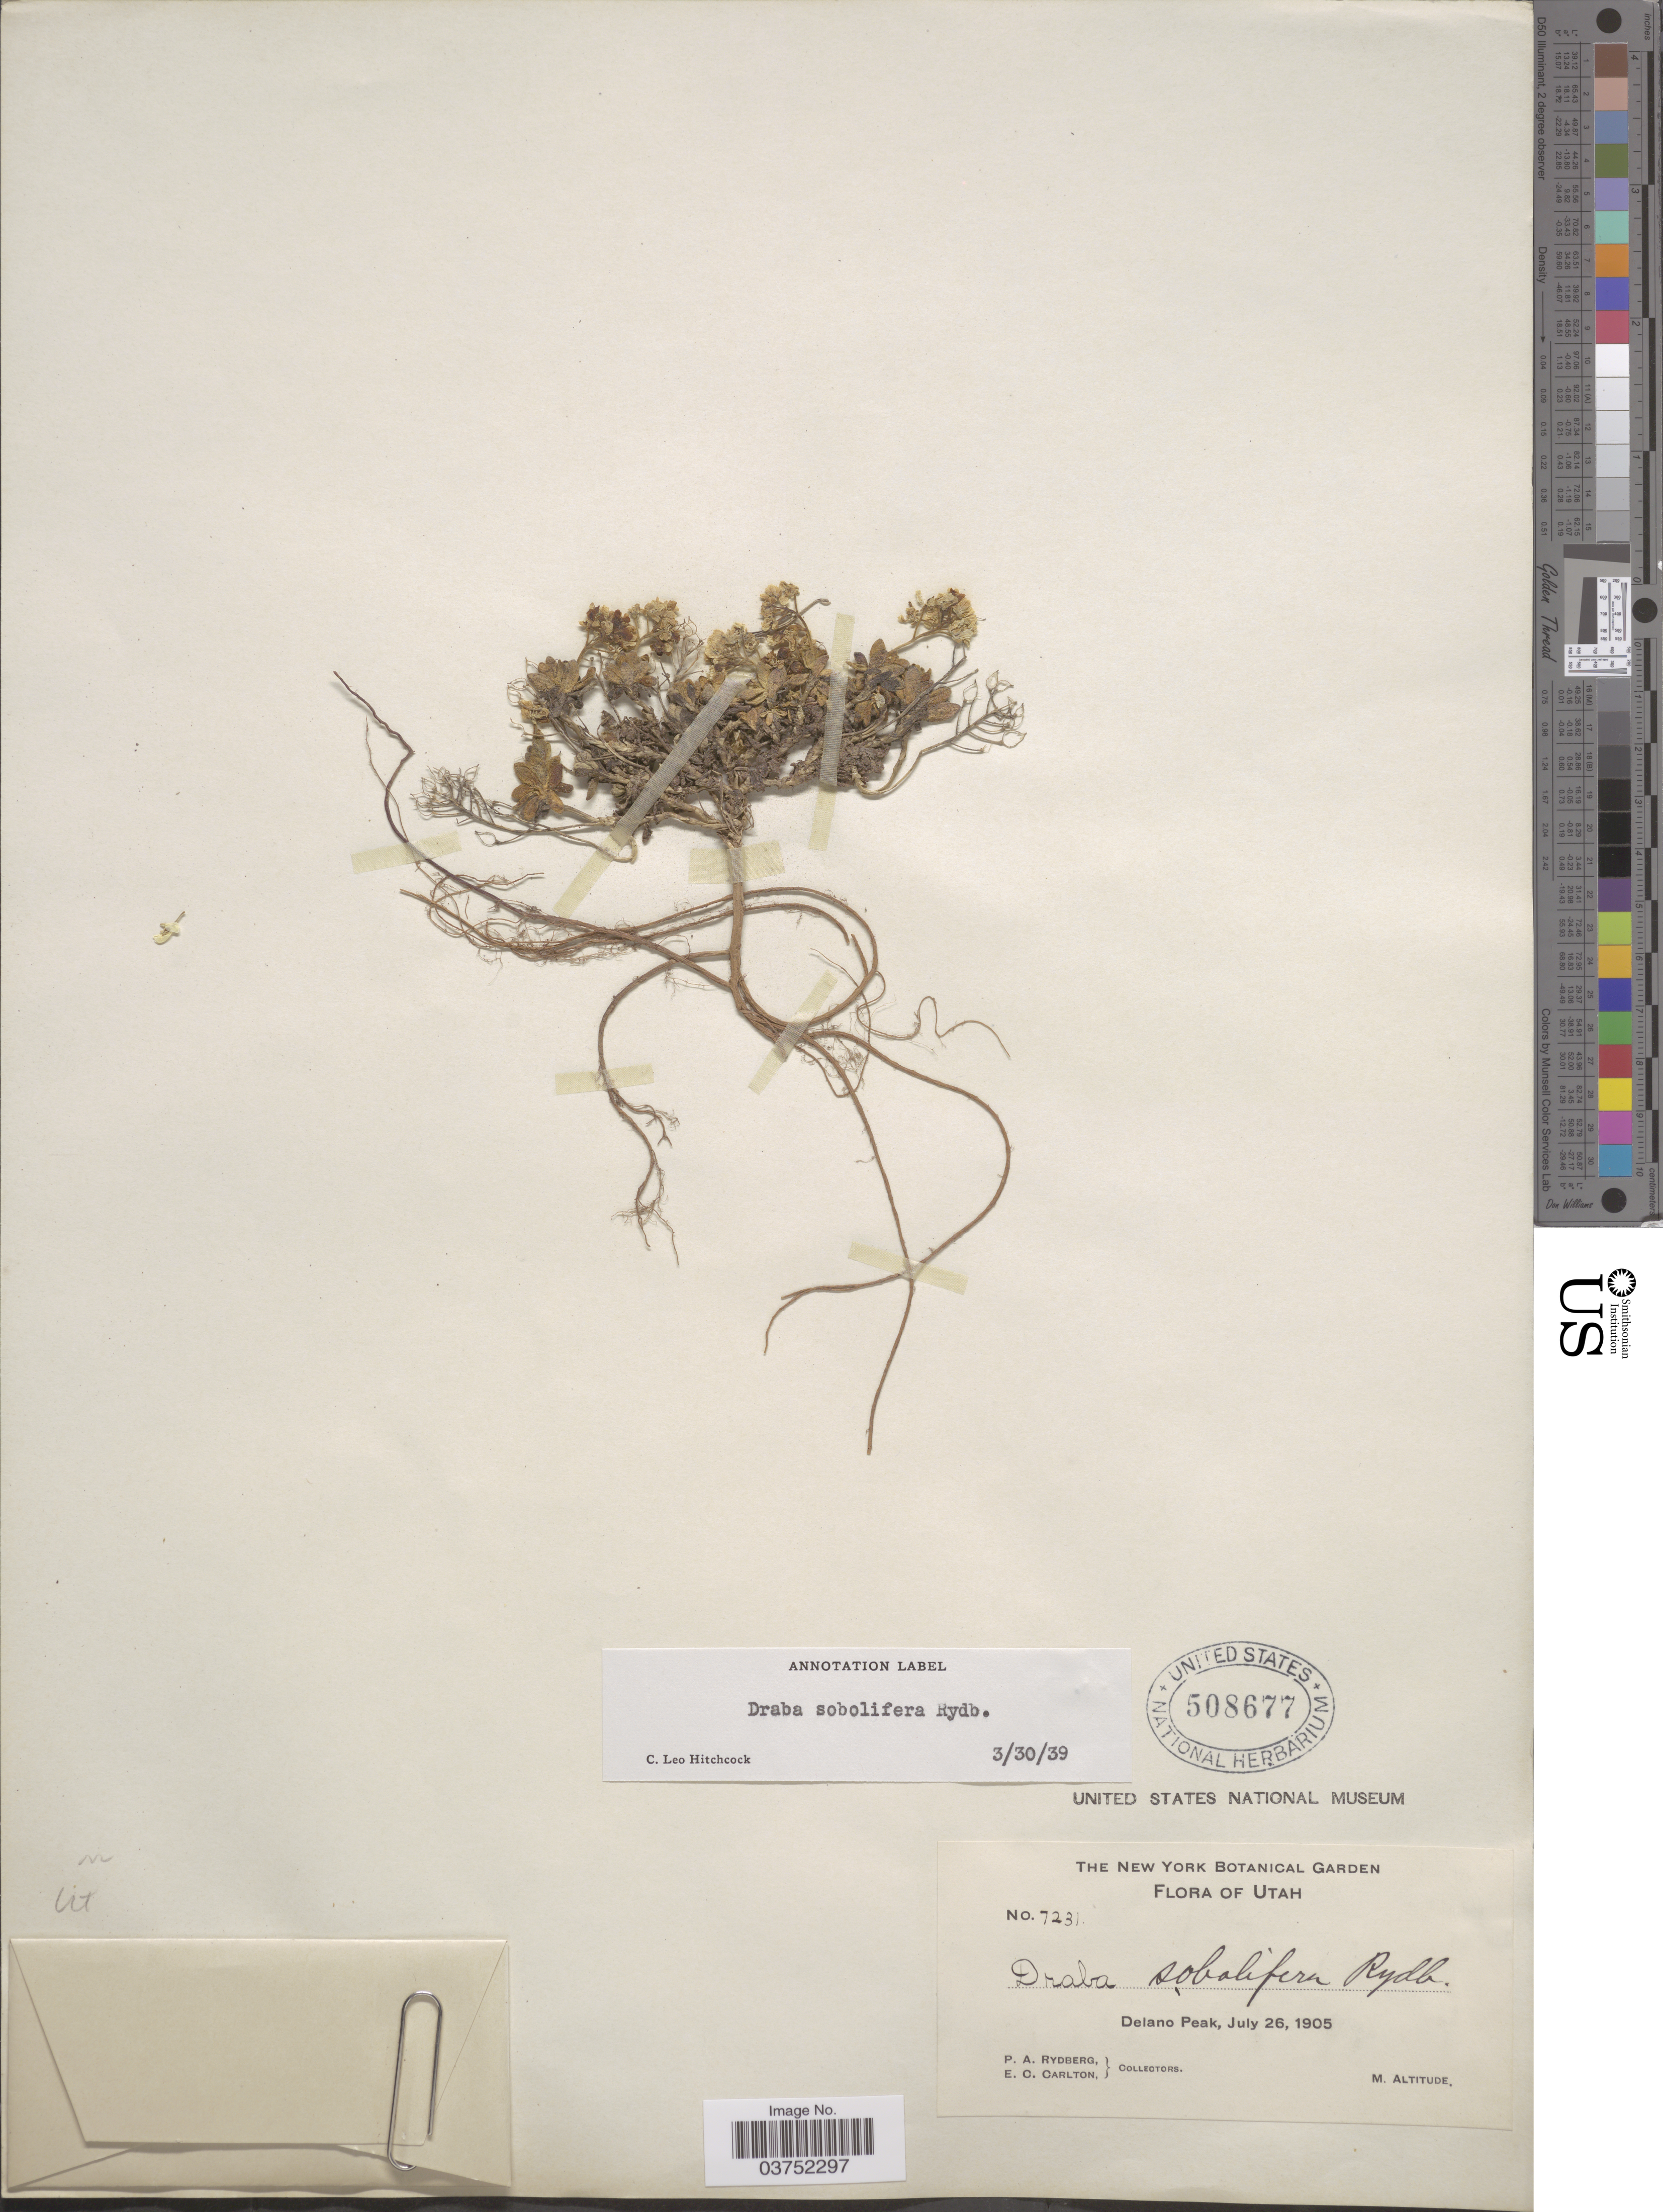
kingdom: Plantae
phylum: Tracheophyta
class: Magnoliopsida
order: Brassicales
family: Brassicaceae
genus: Draba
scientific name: Draba sobolifera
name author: Rydb.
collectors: P. A. Rydberg & E. Carlton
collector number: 7231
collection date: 1905-07-26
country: United States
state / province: Utah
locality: Delano Peak.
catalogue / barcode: US 508677